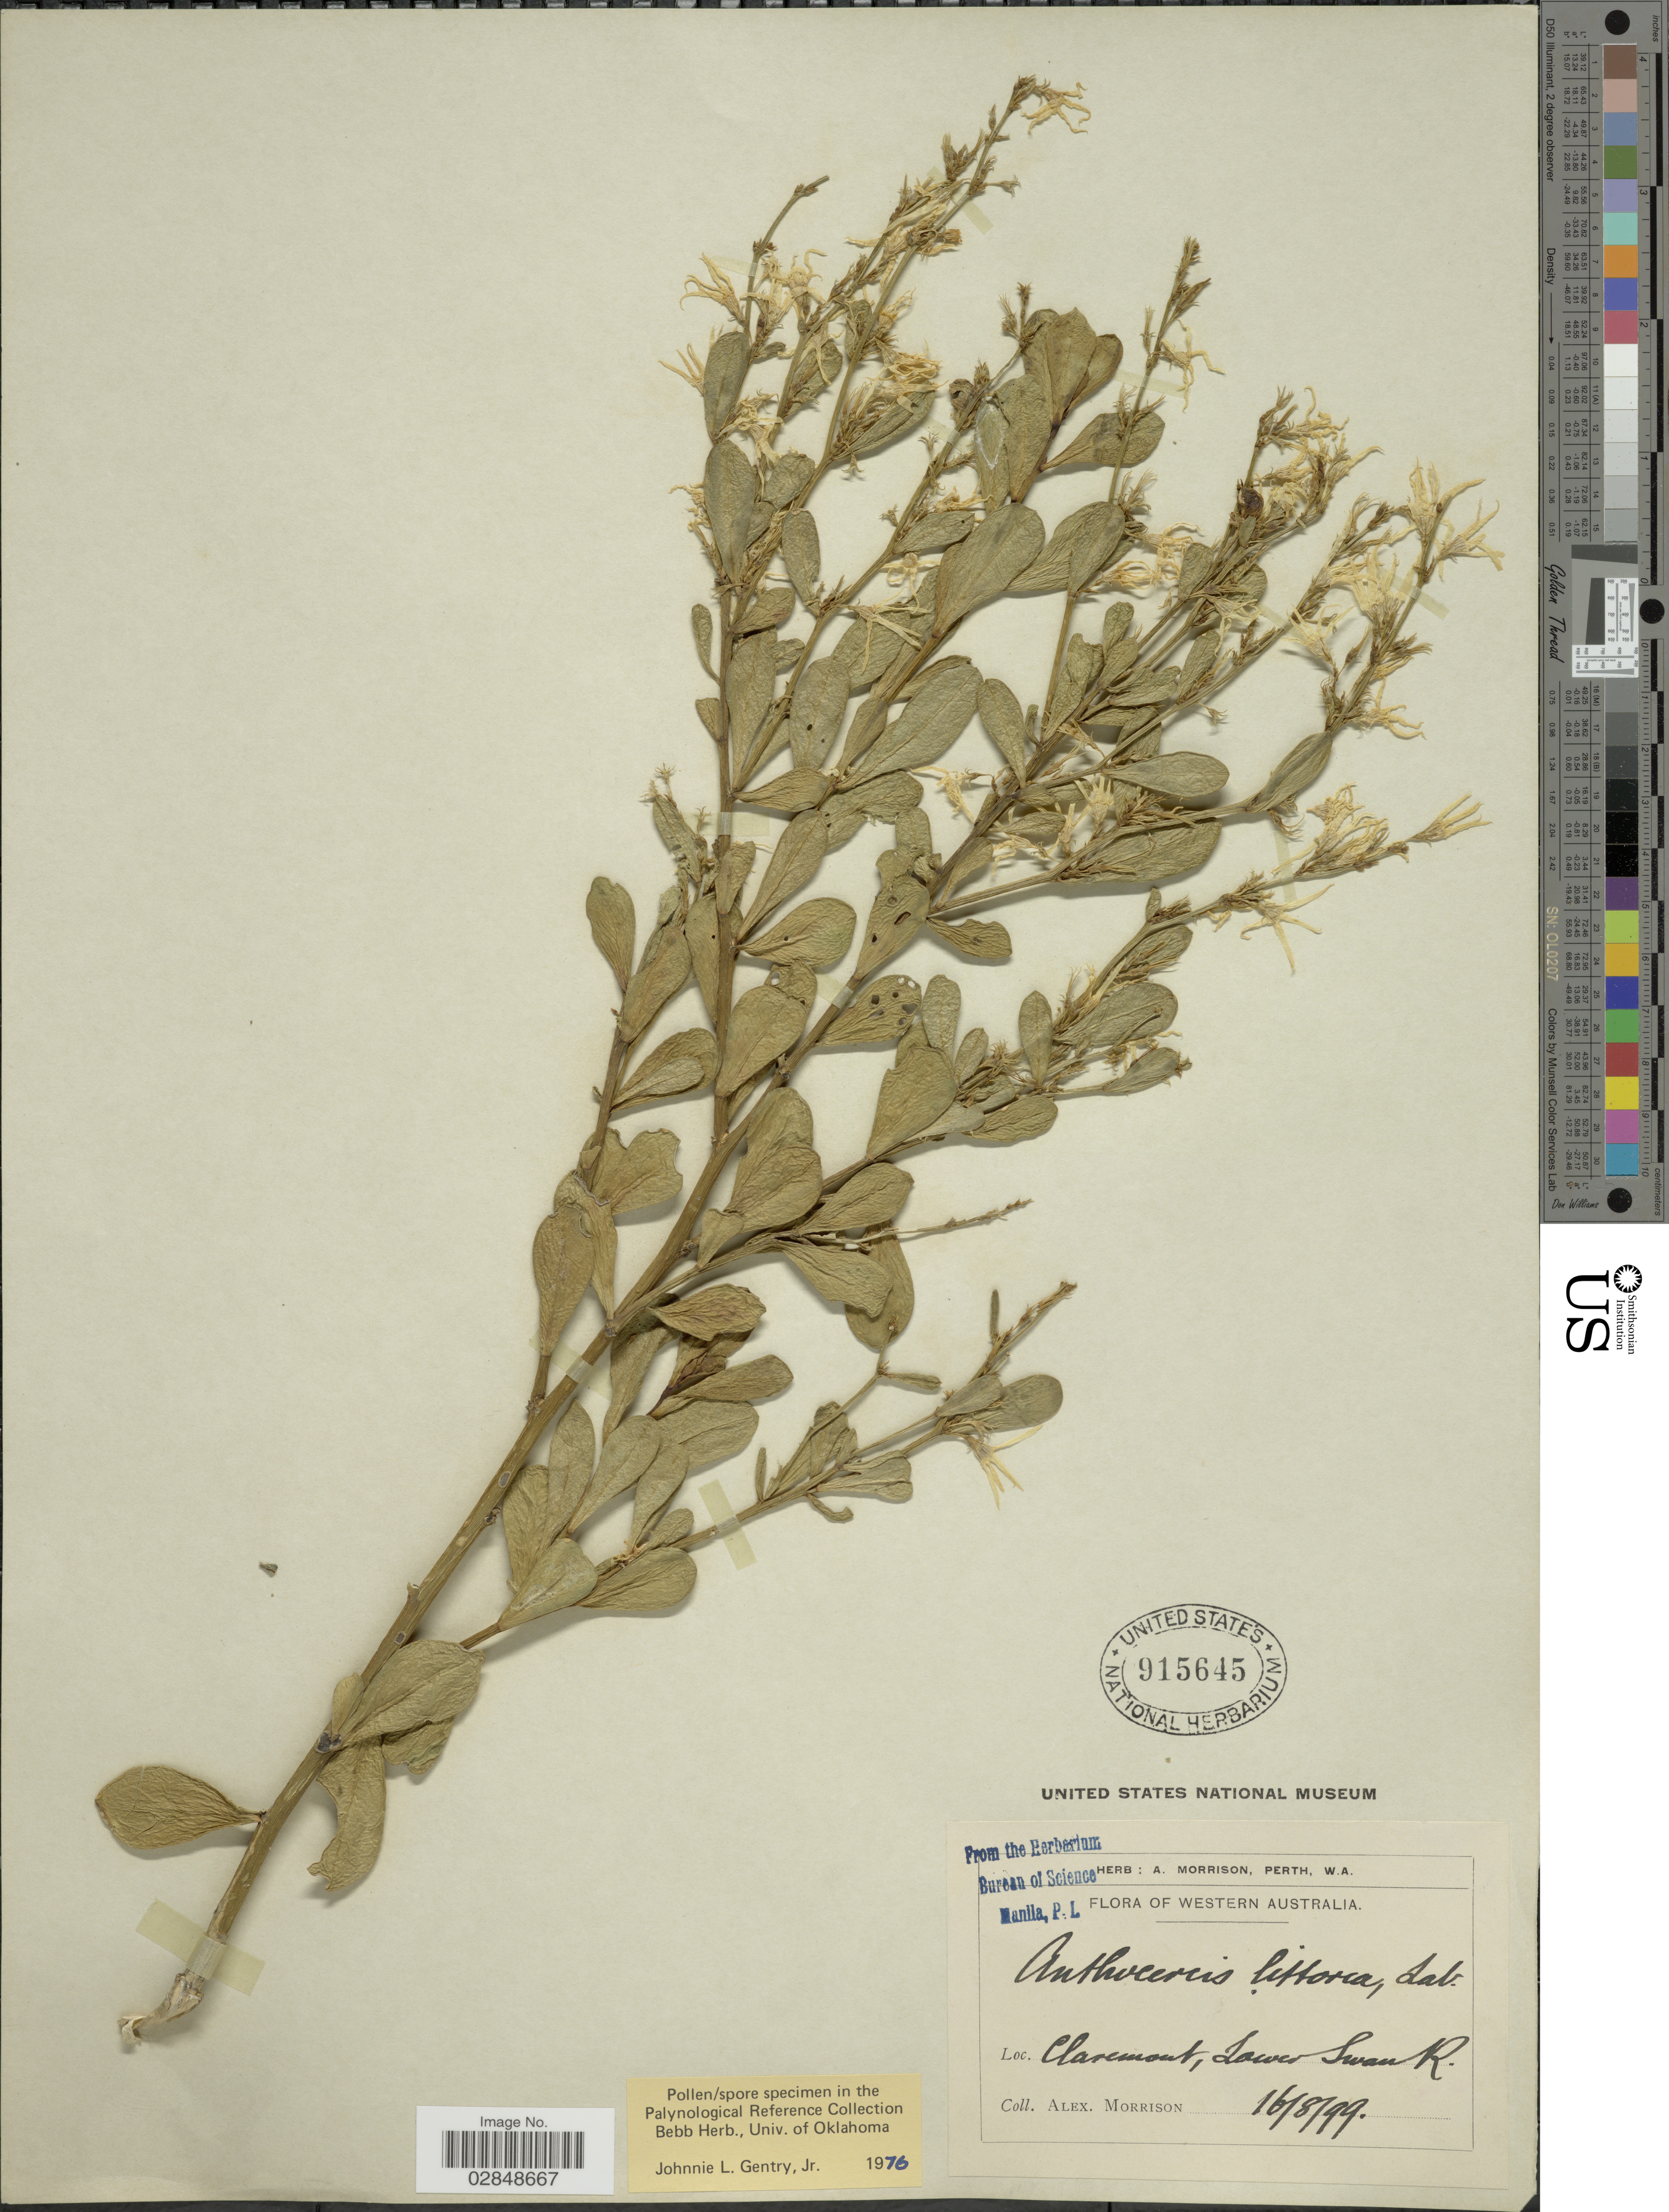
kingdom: Plantae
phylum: Tracheophyta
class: Magnoliopsida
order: Solanales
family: Solanaceae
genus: Anthocercis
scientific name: Anthocercis littorea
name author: Labill.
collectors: A. Morrison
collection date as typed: Transcribed d/m/y: 16/8/99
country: Australia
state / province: Western Australia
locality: Claremont, Lower Swan R.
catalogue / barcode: US 915645